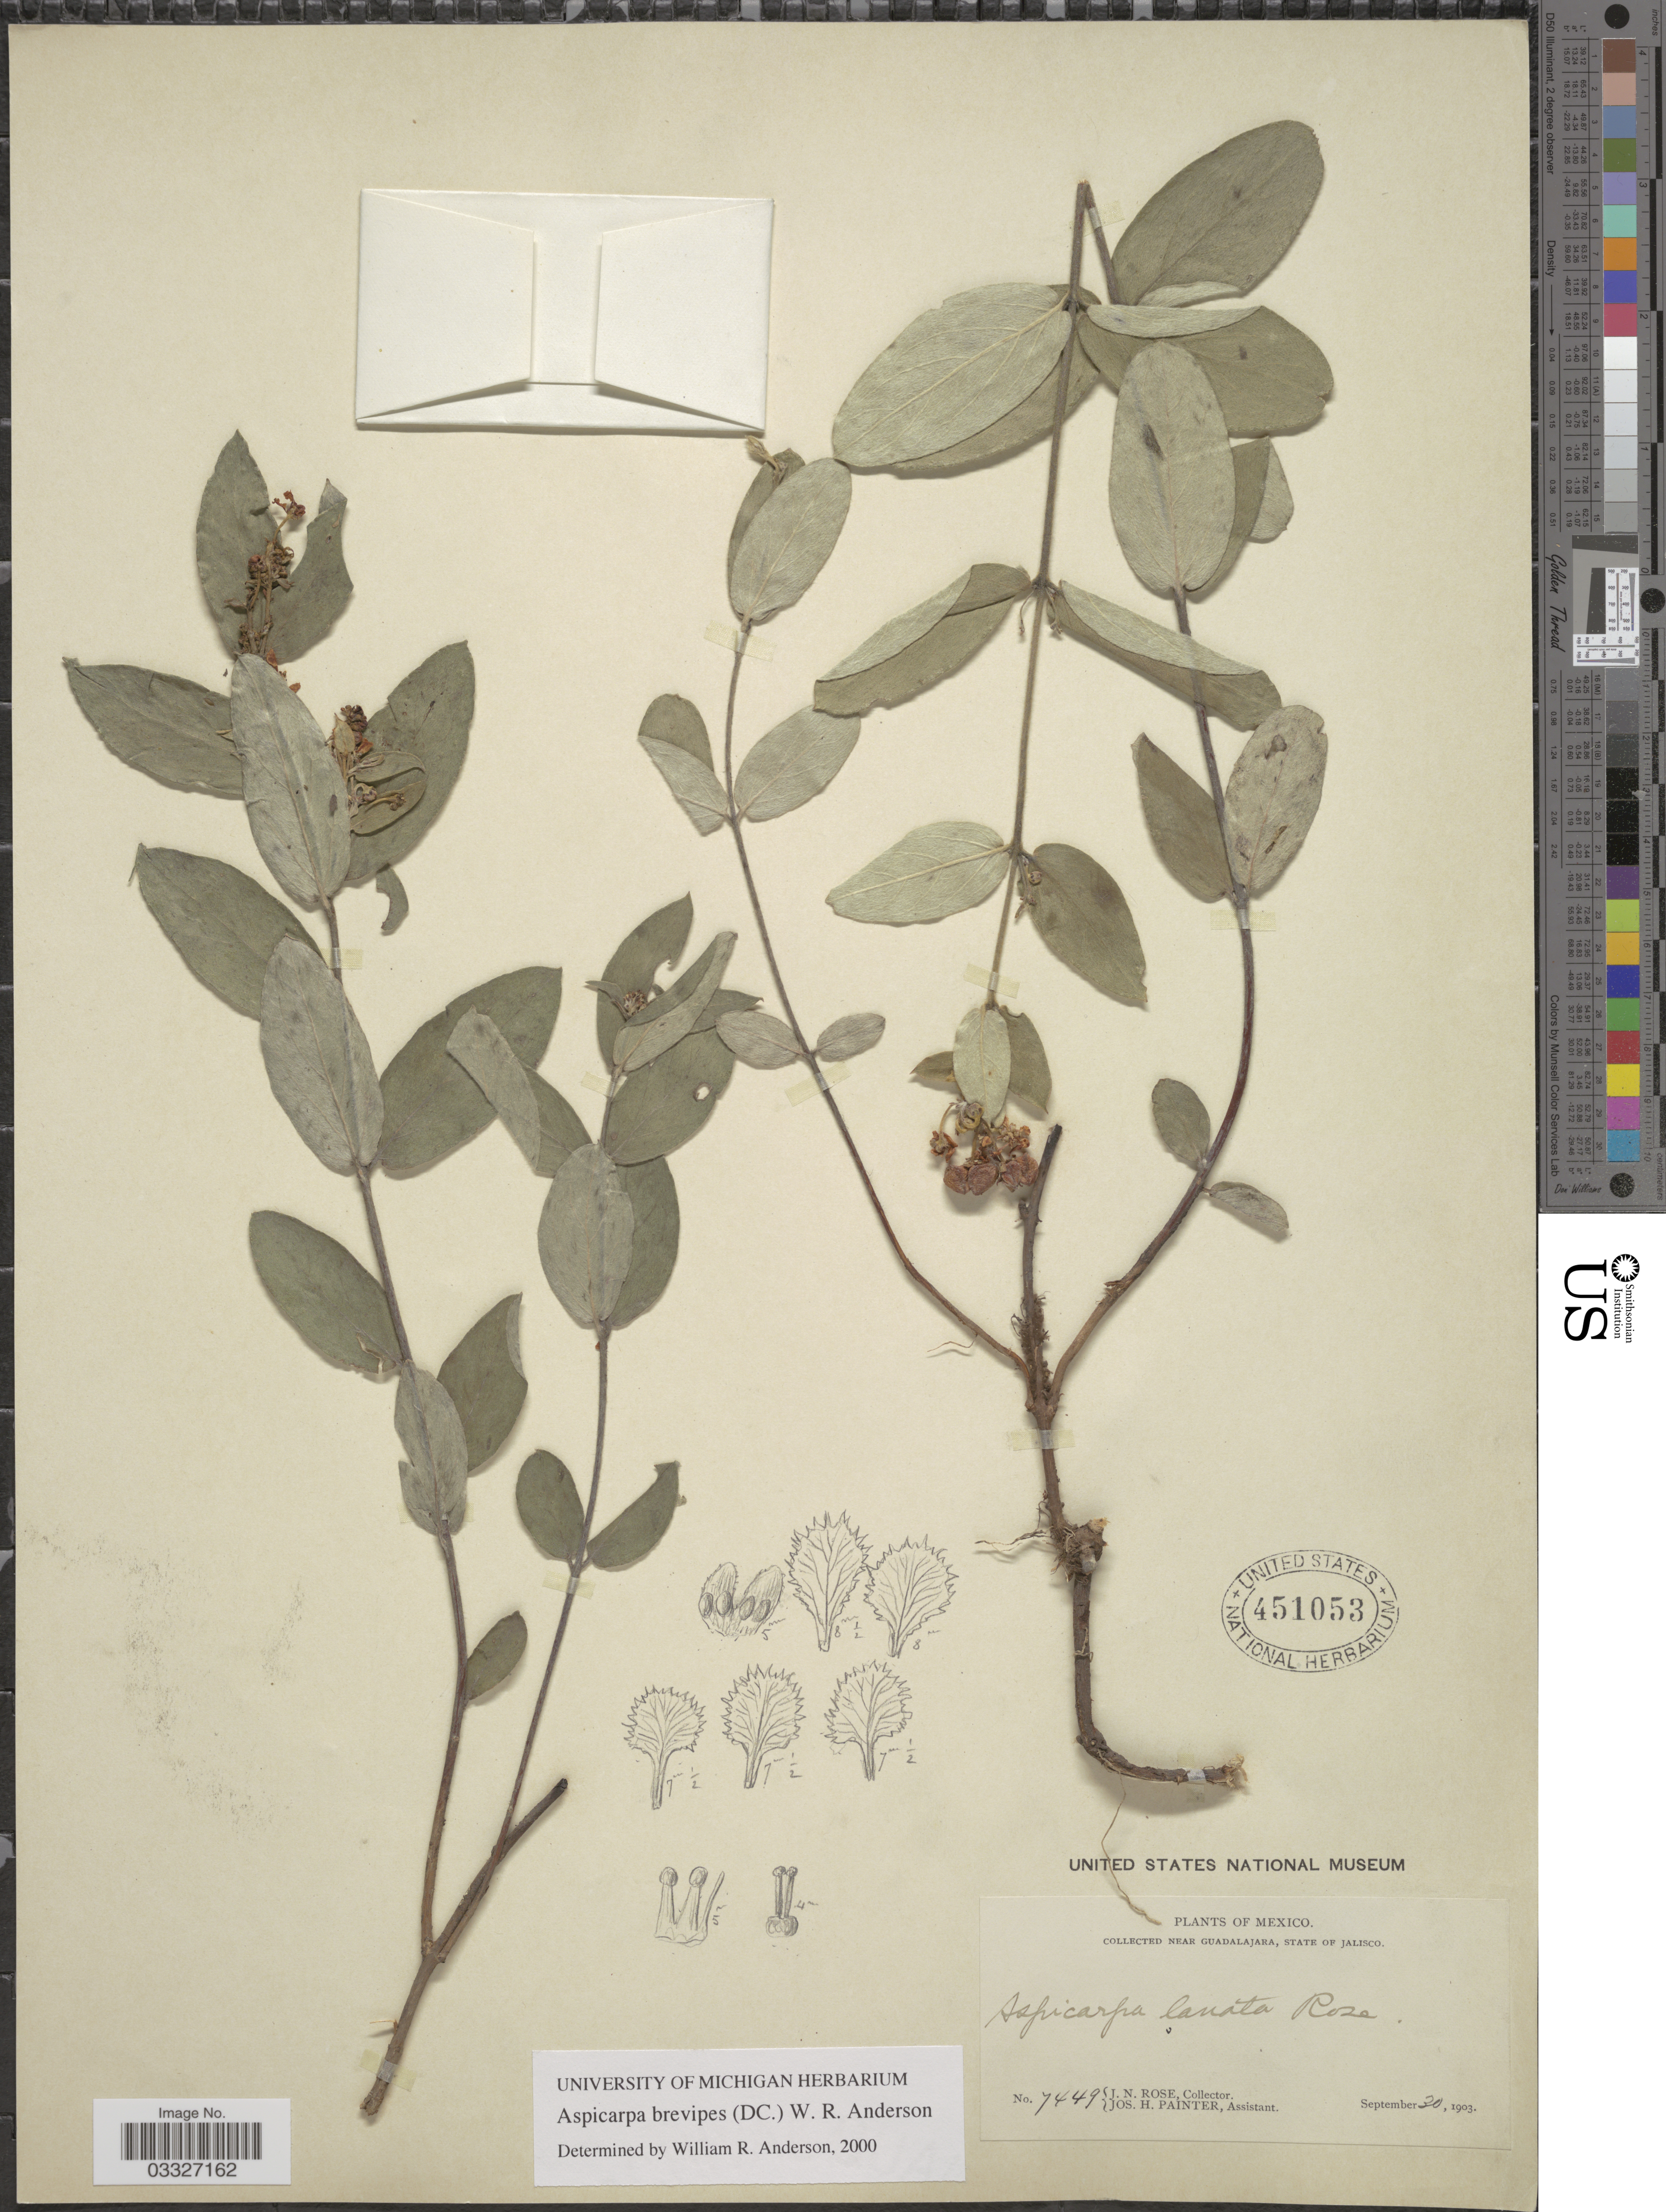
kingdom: Plantae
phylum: Tracheophyta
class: Magnoliopsida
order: Malpighiales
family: Malpighiaceae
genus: Aspicarpa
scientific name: Aspicarpa brevipes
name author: (DC.) W.R. Anderson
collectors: J. N. Rose & J. H. Painter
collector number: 7449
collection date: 1903-09-30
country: Mexico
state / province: Jalisco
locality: Near Guadalajara.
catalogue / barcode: US 451053